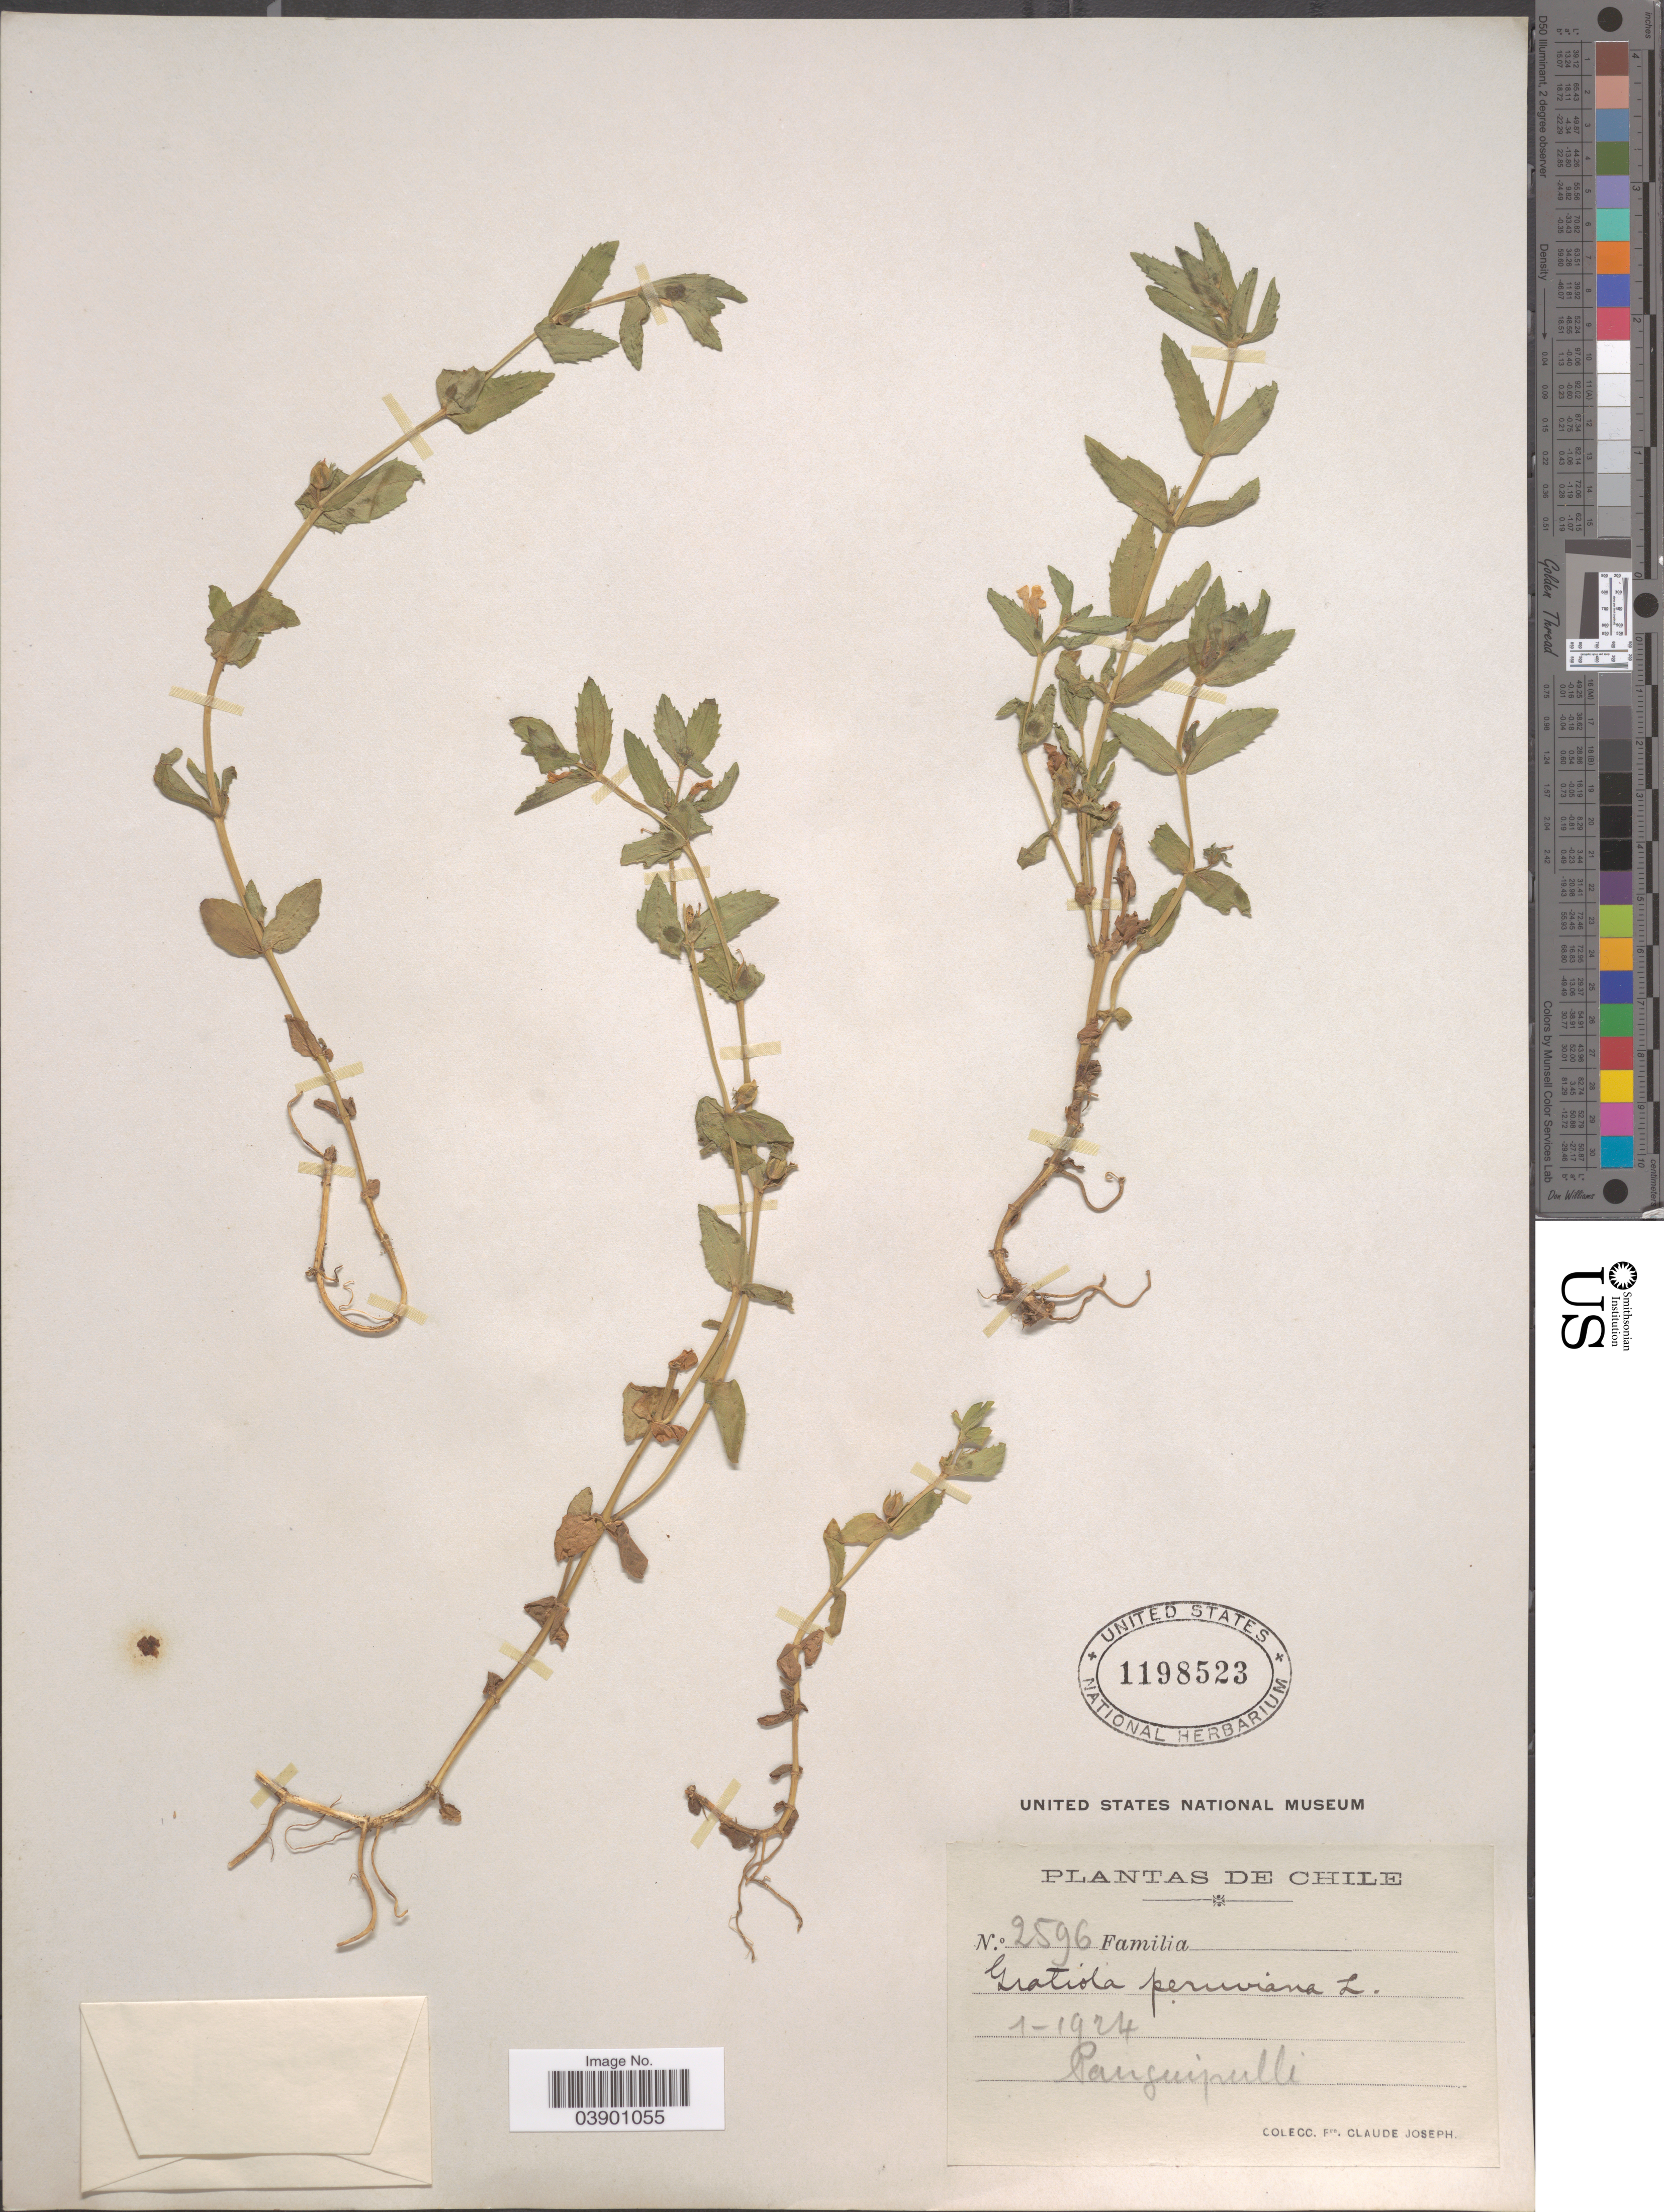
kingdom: Plantae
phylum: Tracheophyta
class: Magnoliopsida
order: Lamiales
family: Plantaginaceae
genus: Gratiola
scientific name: Gratiola peruviana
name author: L.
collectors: Bro. Claude-Joseph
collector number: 2596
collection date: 1924-01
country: Chile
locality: Panguipulli.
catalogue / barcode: US 1198523